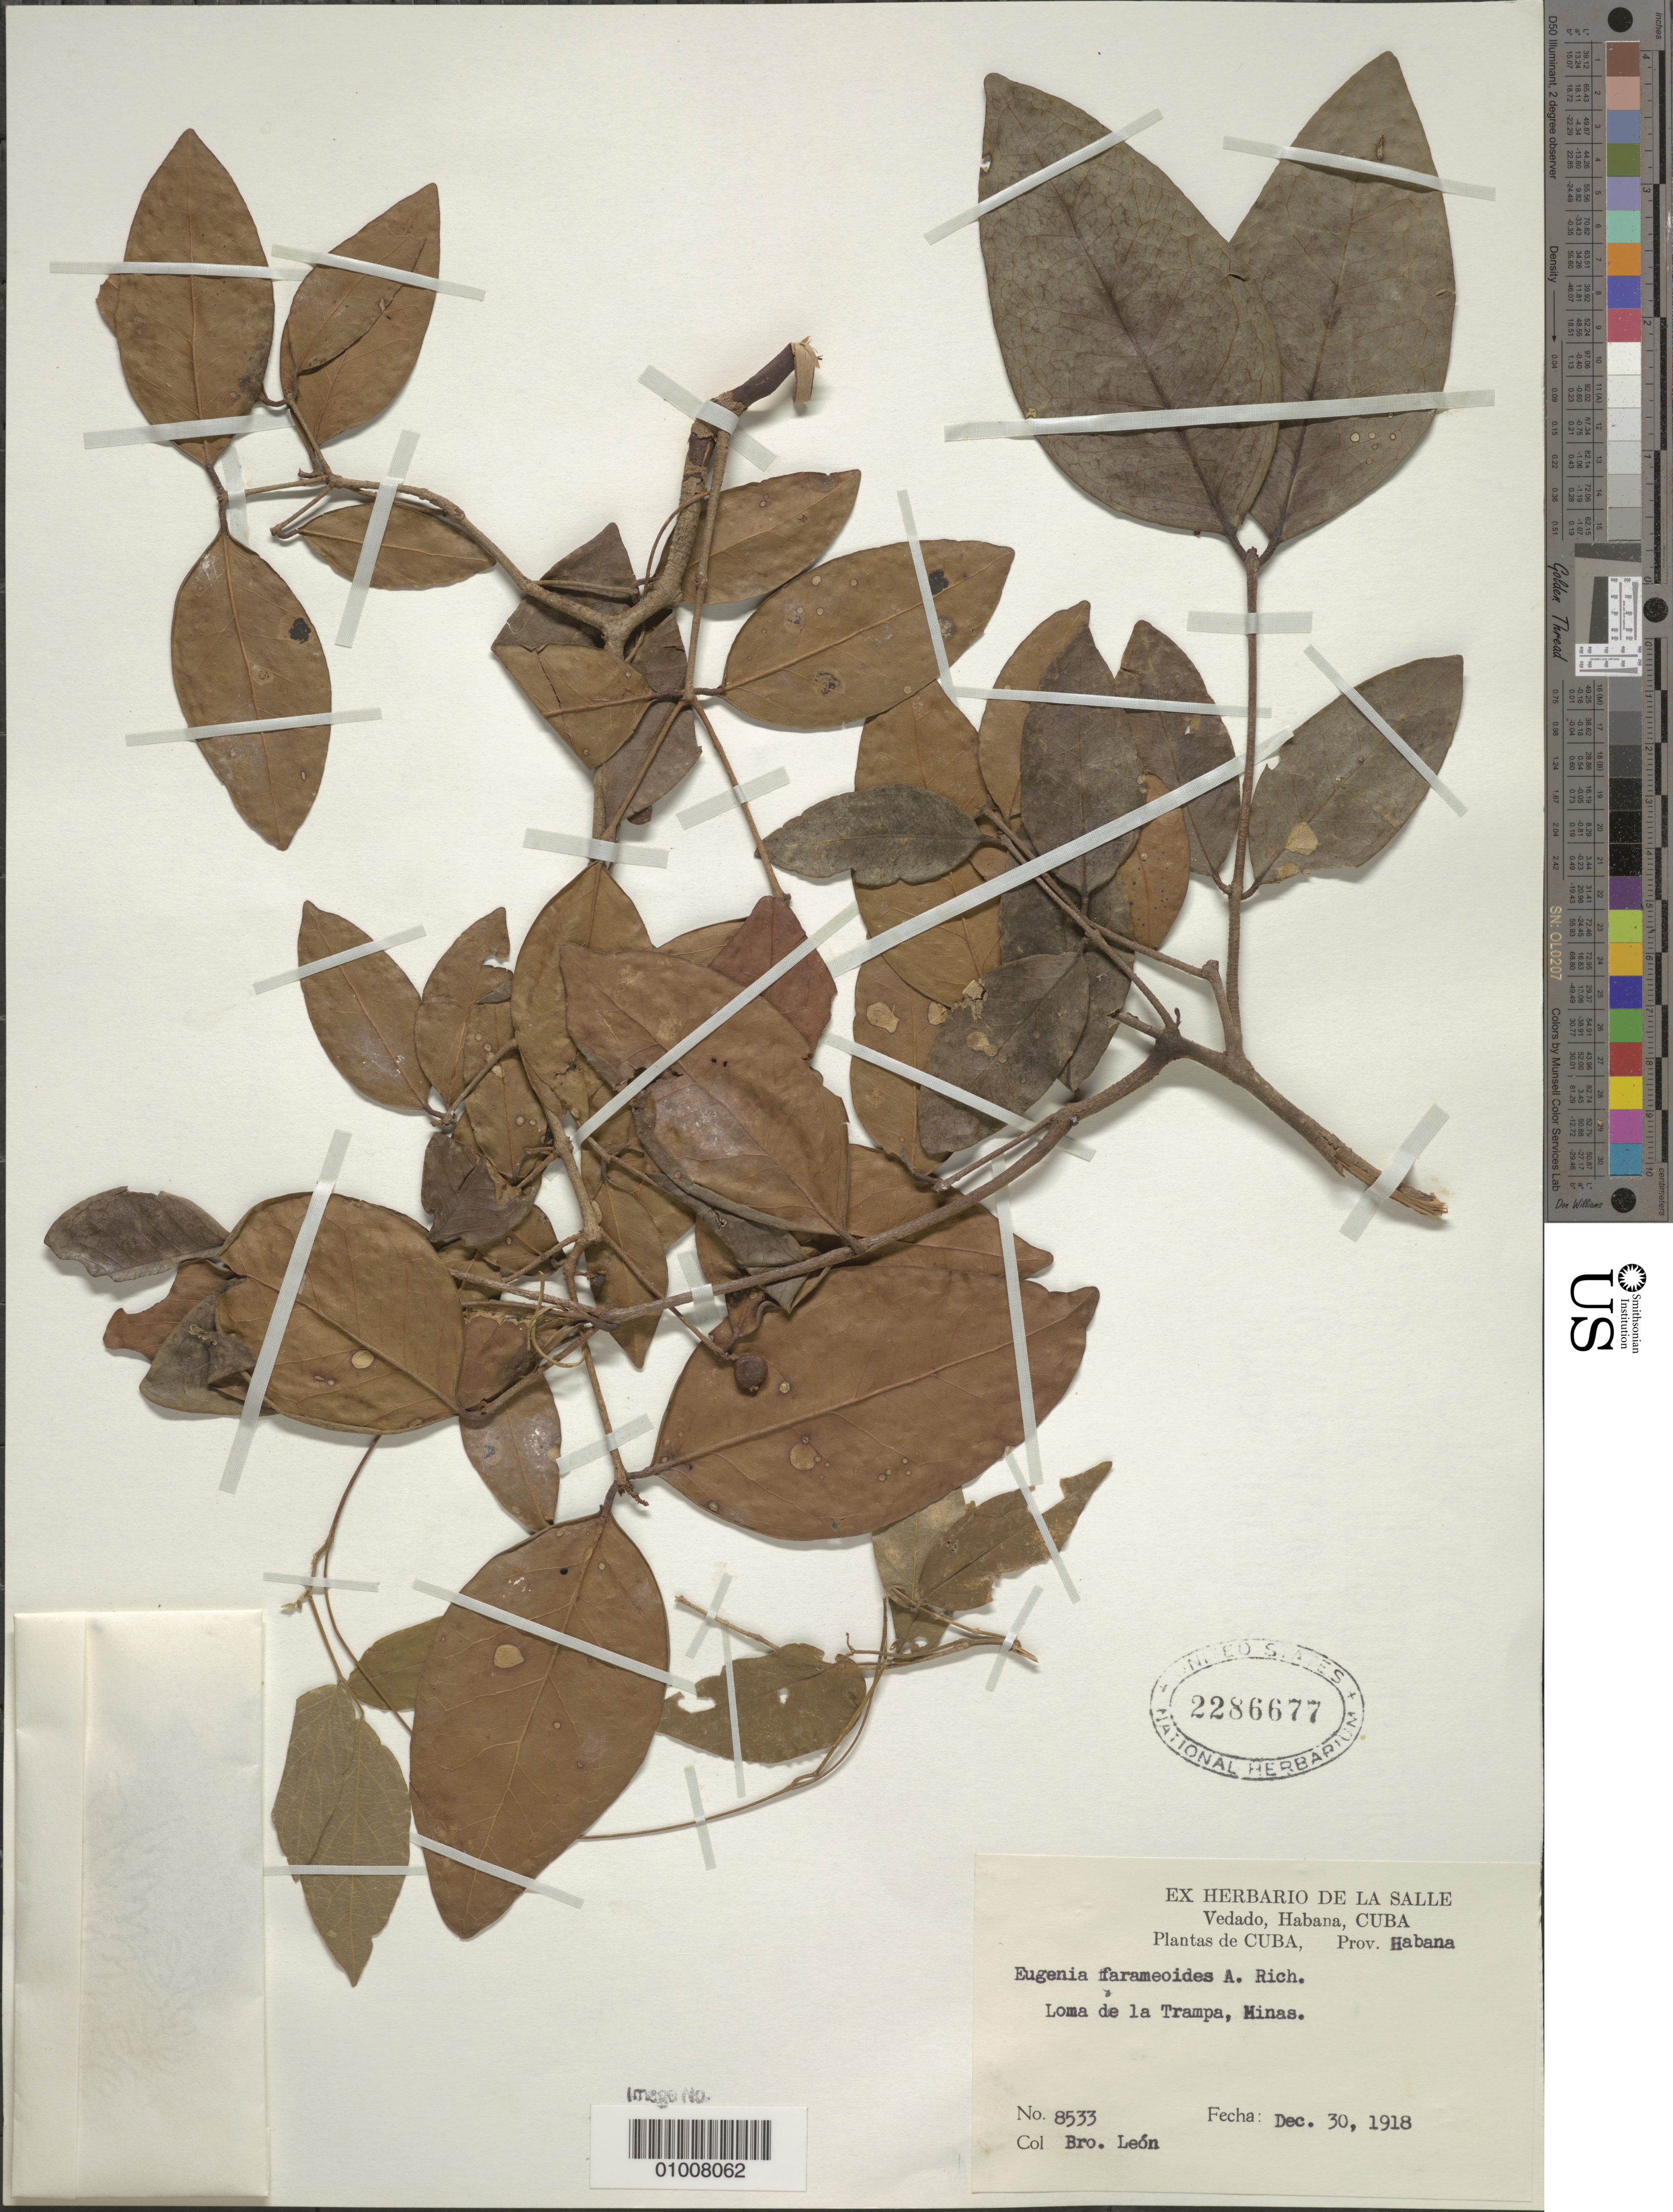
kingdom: Plantae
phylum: Tracheophyta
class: Magnoliopsida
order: Myrtales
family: Myrtaceae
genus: Eugenia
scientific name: Eugenia farameoides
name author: A. Rich.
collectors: Bro. León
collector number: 8533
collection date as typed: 30 Dec 1918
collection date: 1918-12-30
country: Cuba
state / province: La Habana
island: Cuba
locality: Loma de la Trampa, Minas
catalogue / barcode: US 2286677